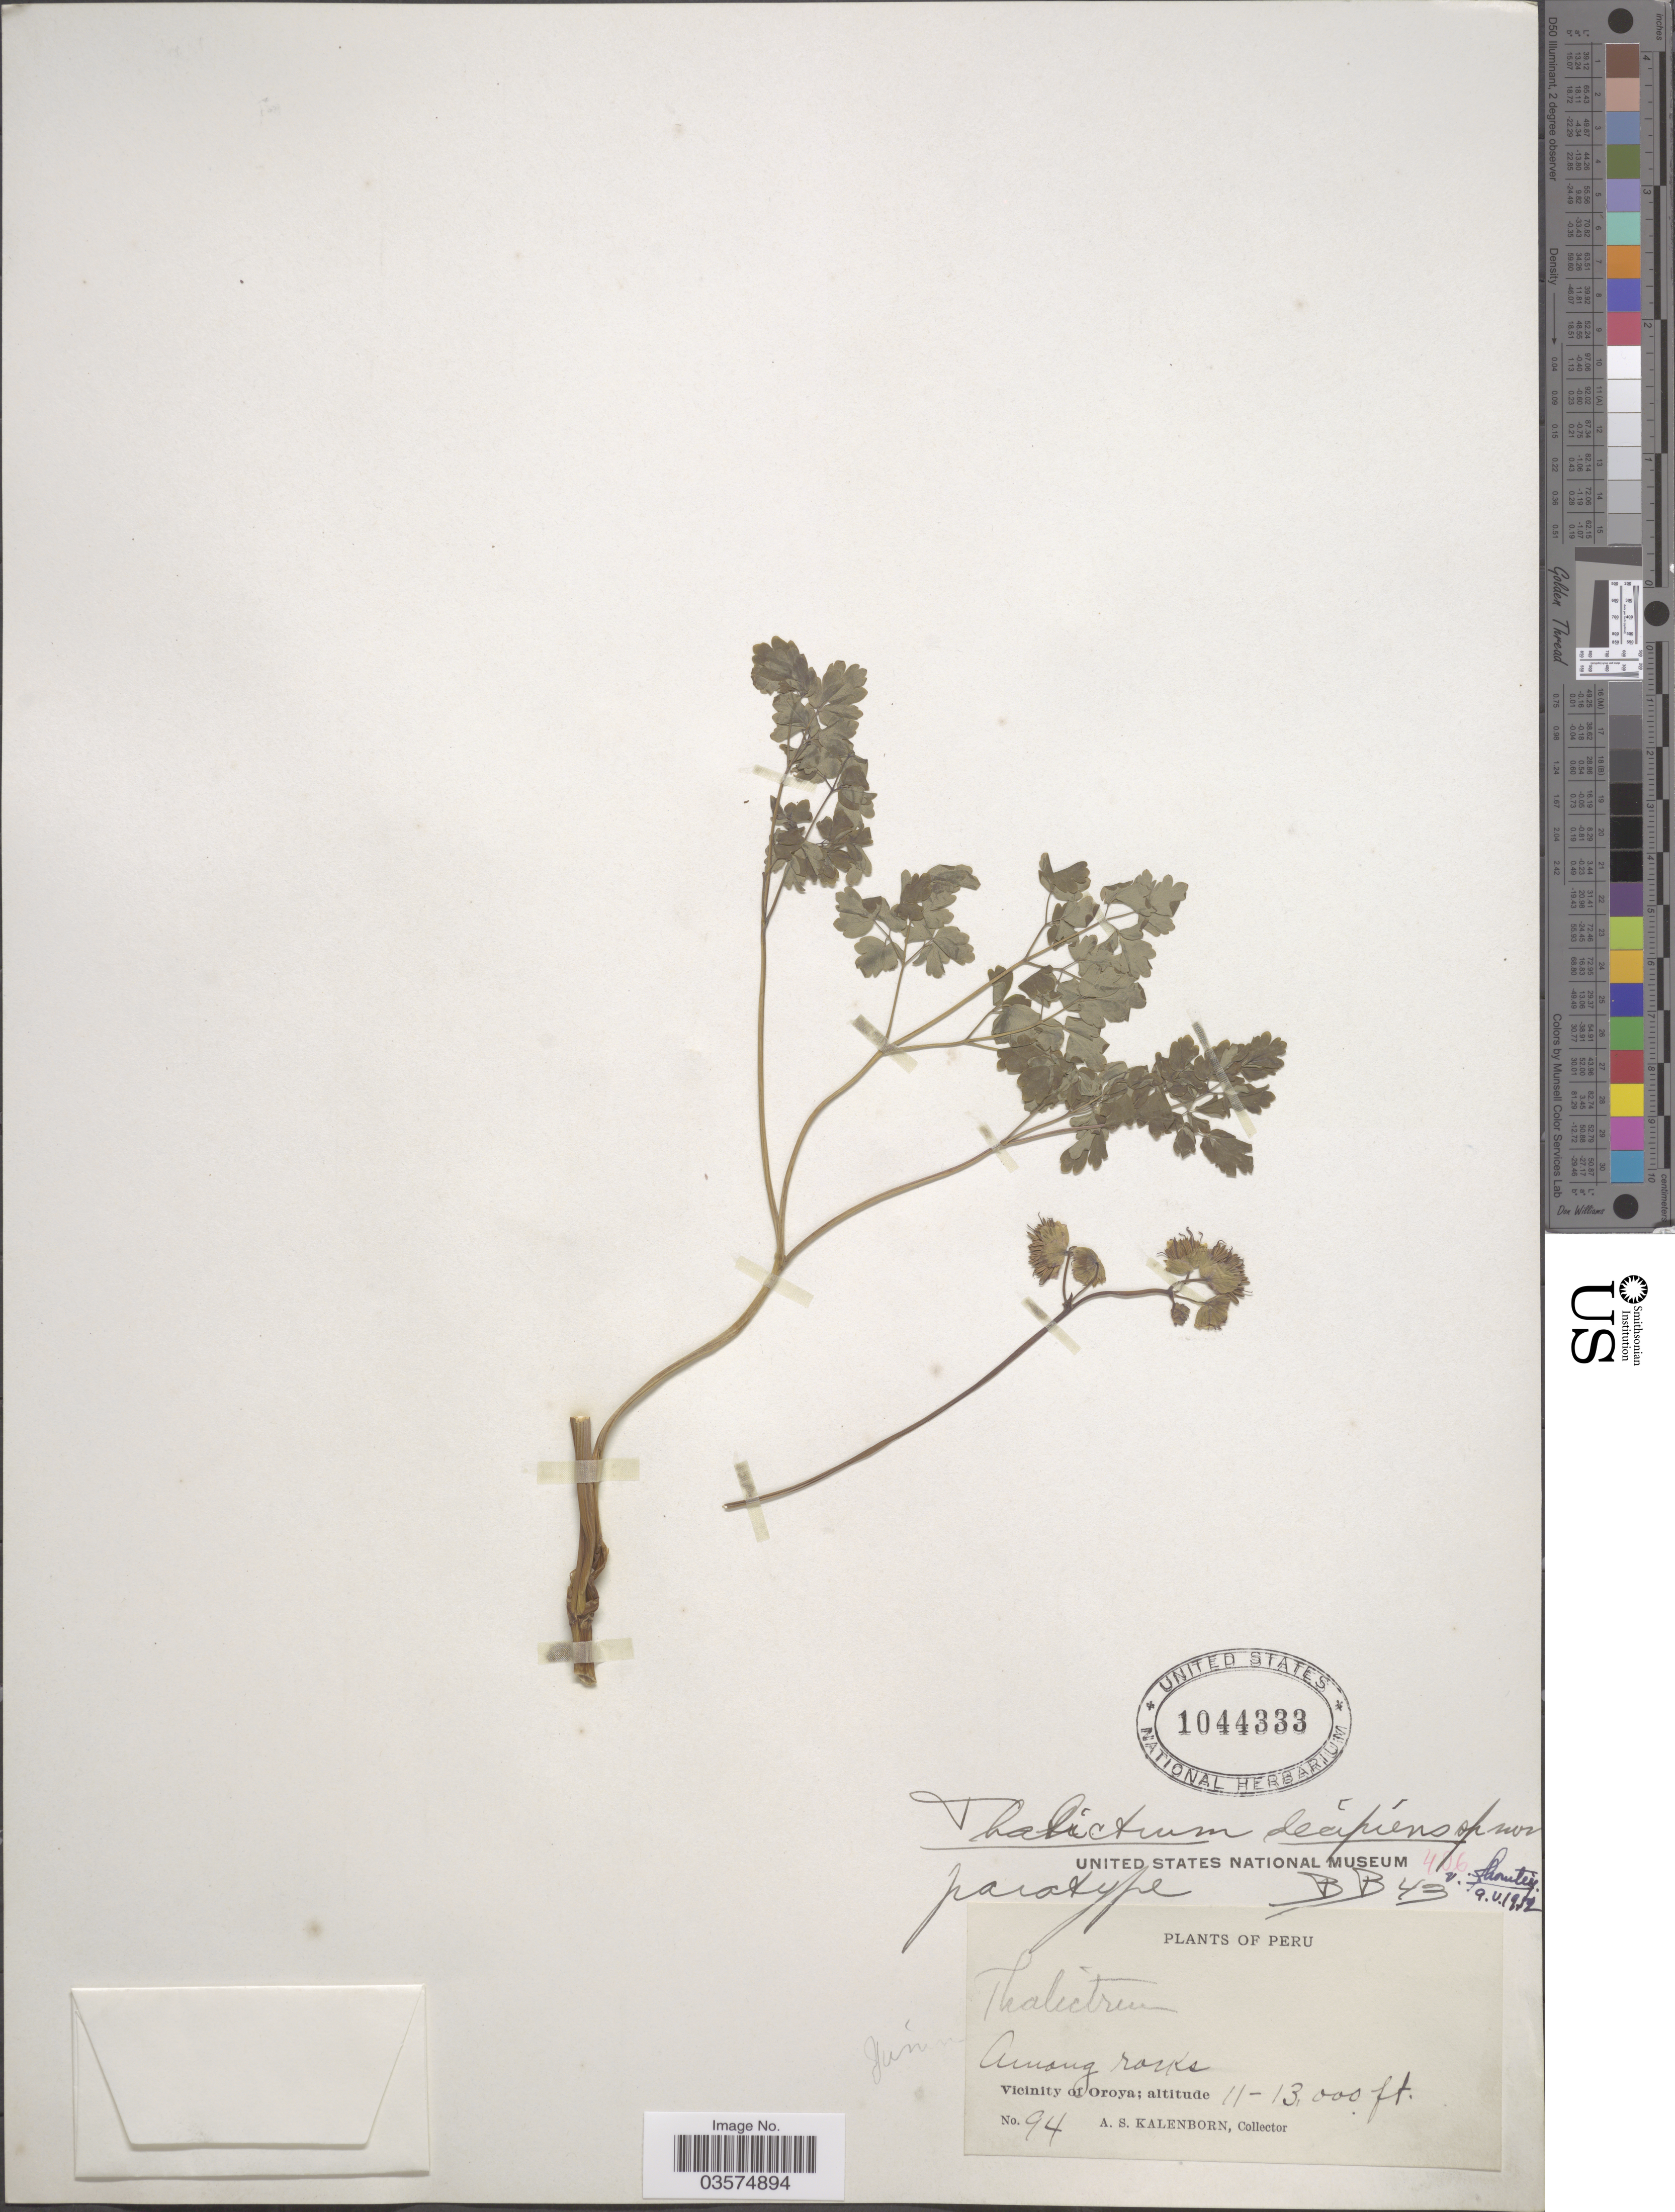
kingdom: Plantae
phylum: Tracheophyta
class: Magnoliopsida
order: Ranunculales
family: Ranunculaceae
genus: Thalictrum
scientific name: Thalictrum decipiens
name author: B. Boivin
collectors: A. Kalenborn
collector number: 94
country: Peru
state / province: Junín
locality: Vicinity of Oroya.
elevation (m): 3353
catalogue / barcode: US 1044333